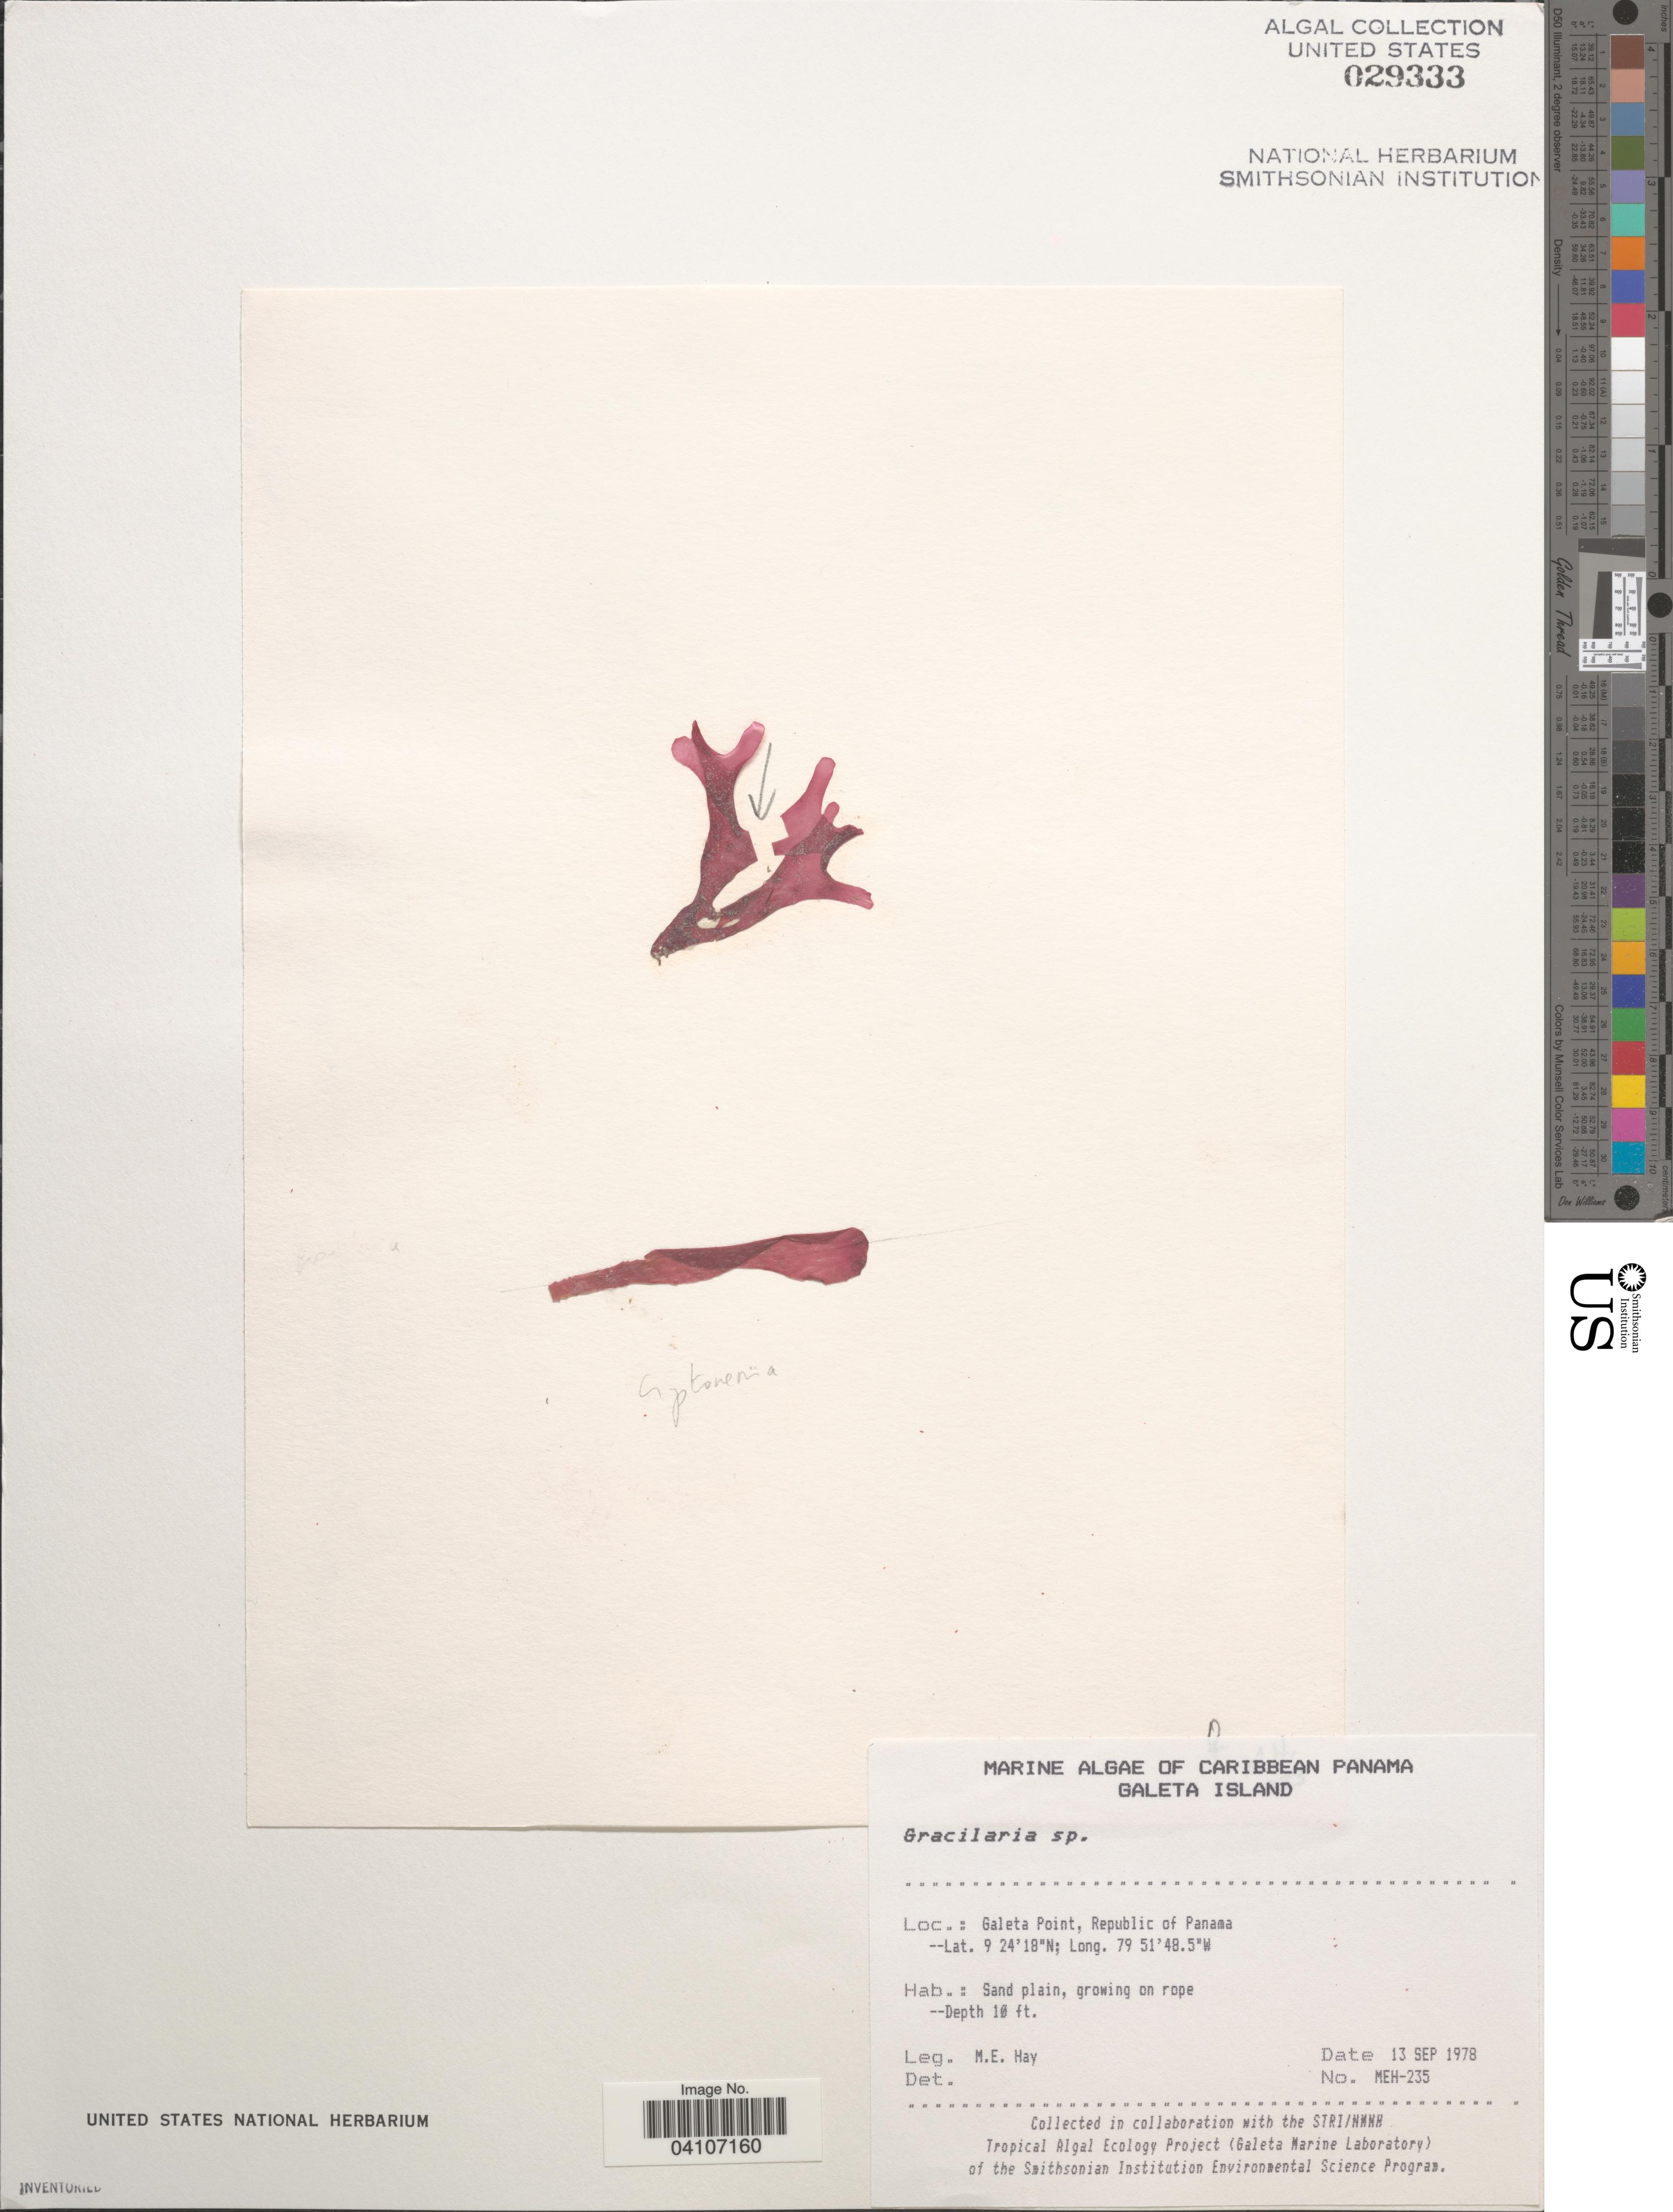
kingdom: Plantae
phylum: Rhodophyta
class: Florideophyceae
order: Gracilariales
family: Gracilariaceae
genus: Gracilaria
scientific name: Gracilaria sp.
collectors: M. E. Hay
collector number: MEH-235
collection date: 1978-09-13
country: Panama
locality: Caribbean Panama. Galeta Island. Galeta Point, Republic of Panama.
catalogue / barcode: US 29333